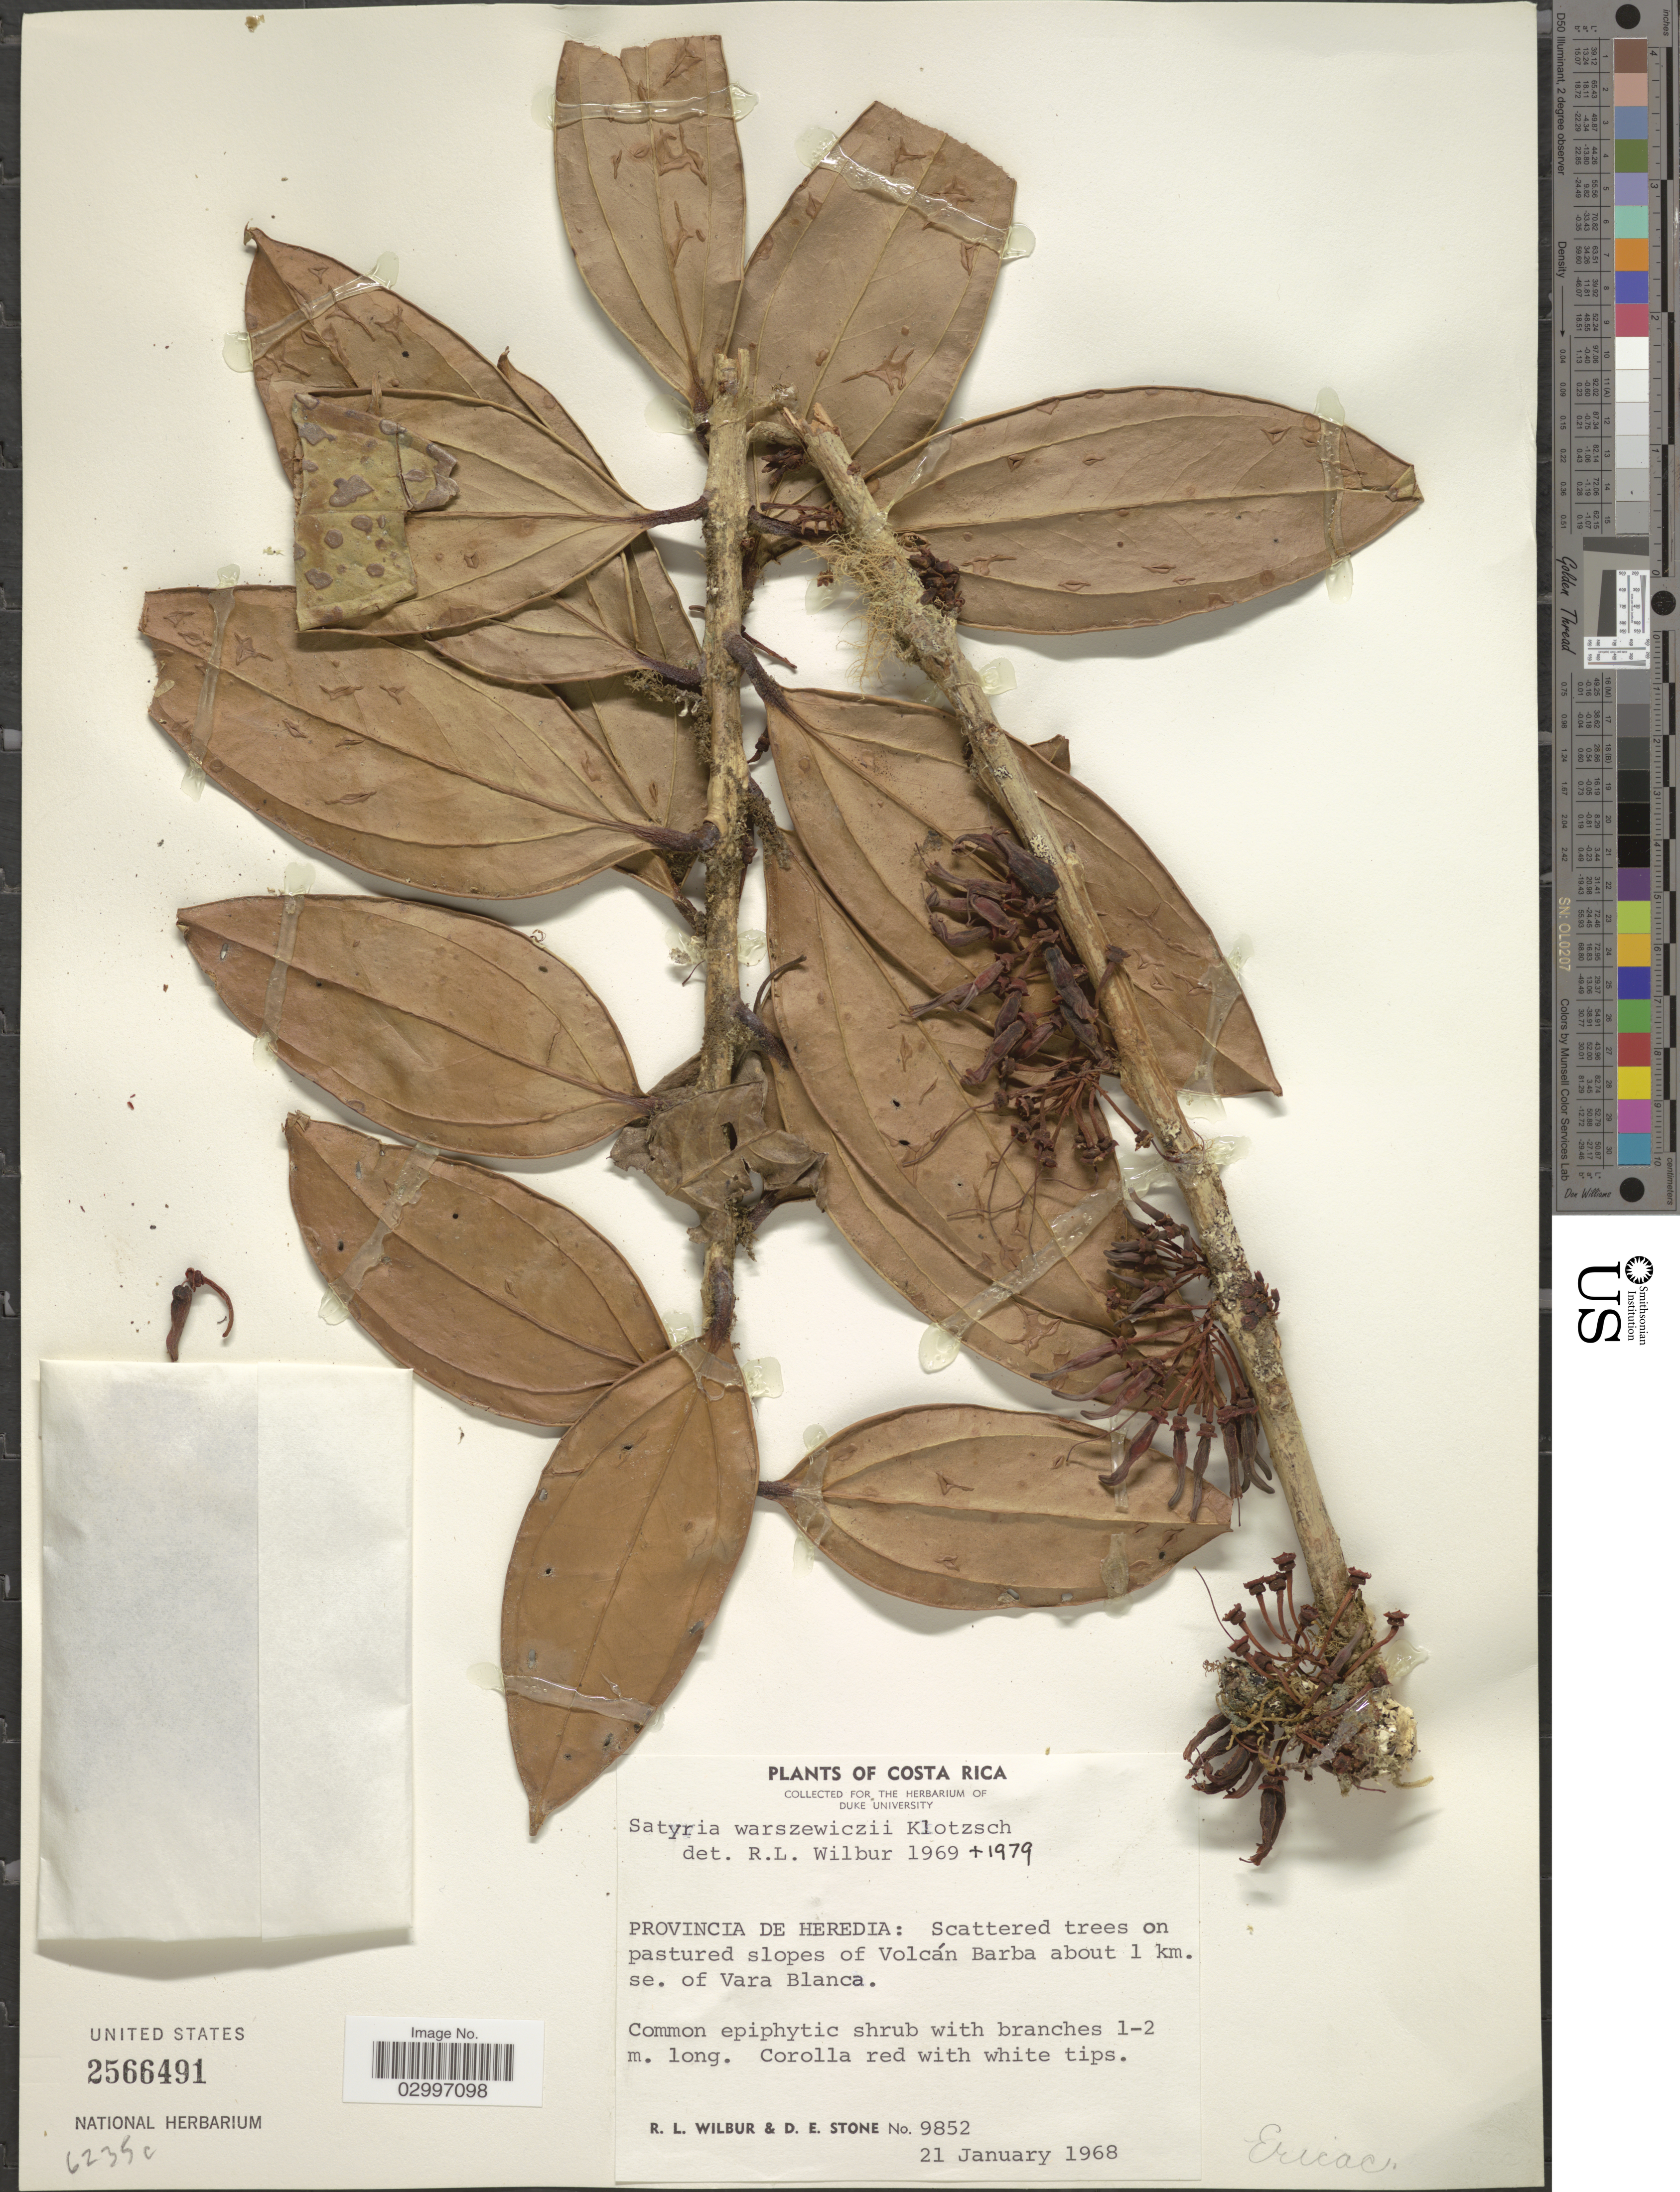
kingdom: Plantae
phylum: Tracheophyta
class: Magnoliopsida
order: Ericales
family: Ericaceae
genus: Satyria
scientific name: Satyria warszewiczii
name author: Klotzsch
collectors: R. L. Wilbur & D. E. Stone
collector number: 9852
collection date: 1968-01-21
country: Costa Rica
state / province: Heredia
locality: Scattered trees on pastured slopes of Volcán Barba about 1 km. se. of Vara Blanca.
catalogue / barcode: US 2566491